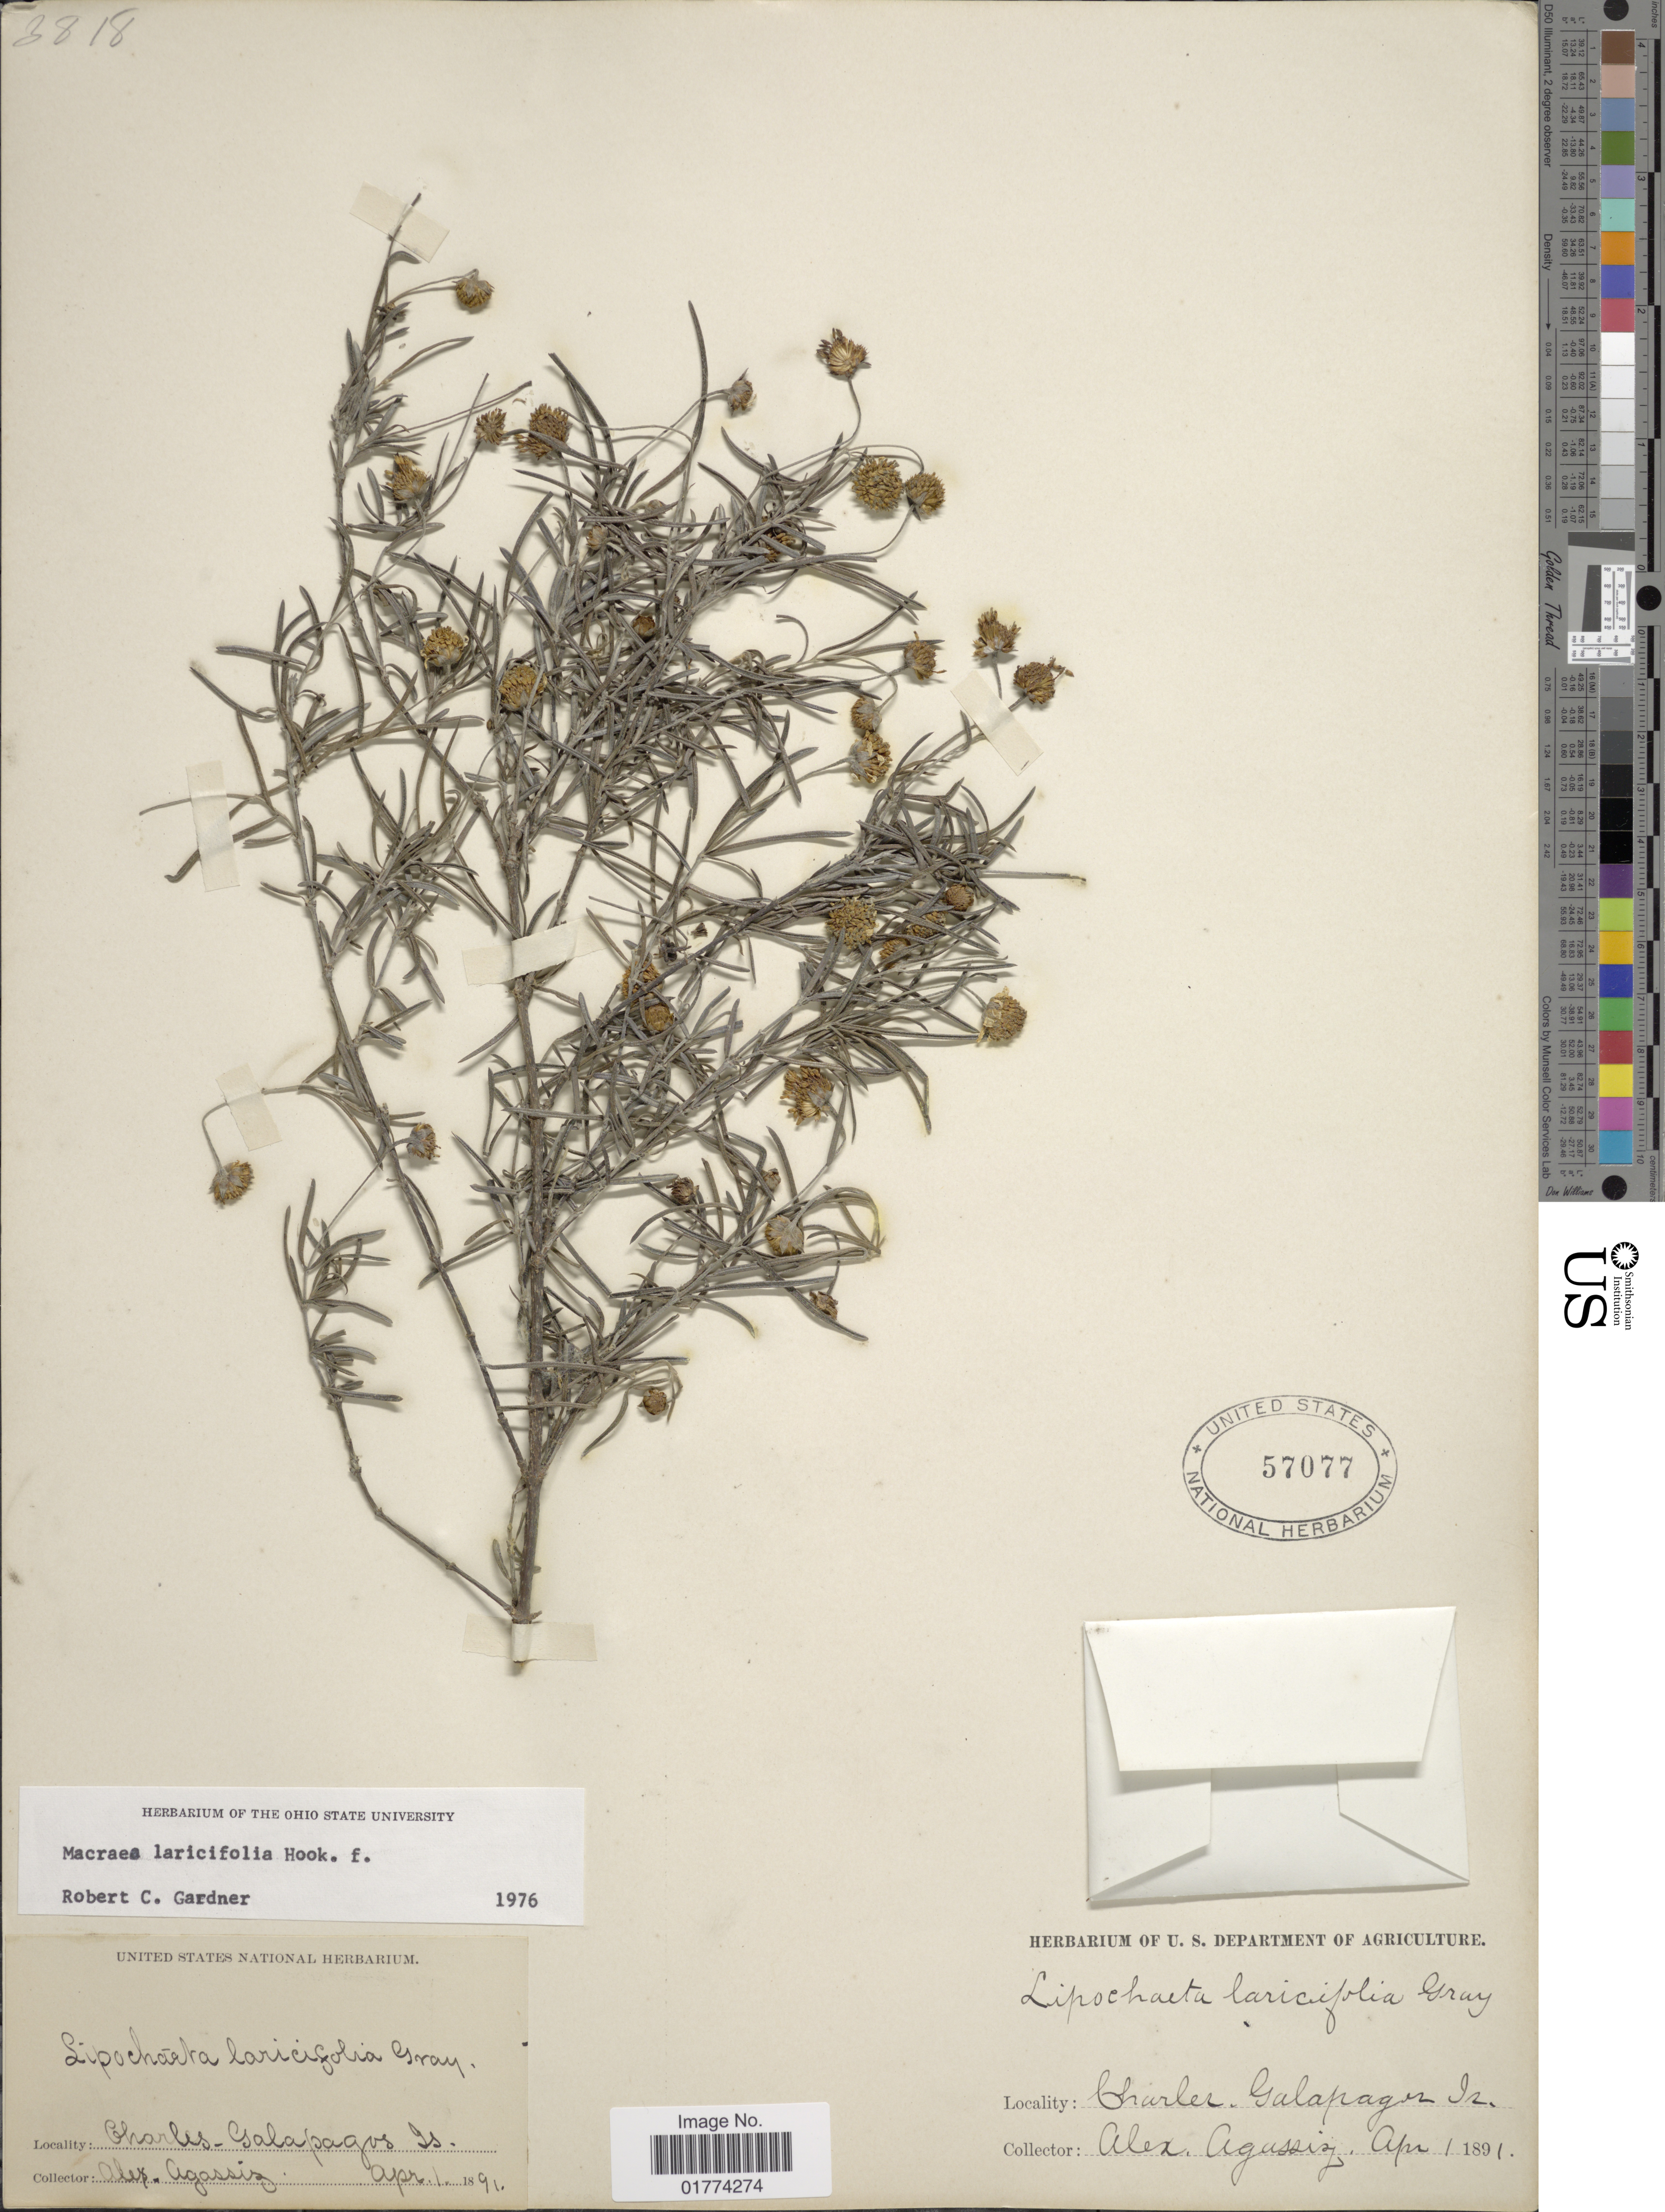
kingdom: Plantae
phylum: Tracheophyta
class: Magnoliopsida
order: Asterales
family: Asteraceae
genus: Macraea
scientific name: Macraea laricifolia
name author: Hook. f.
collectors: A. E. Agassiz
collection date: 1891-04-01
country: Ecuador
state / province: Colón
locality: Charles - Galapagos Is.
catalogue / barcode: US 57077